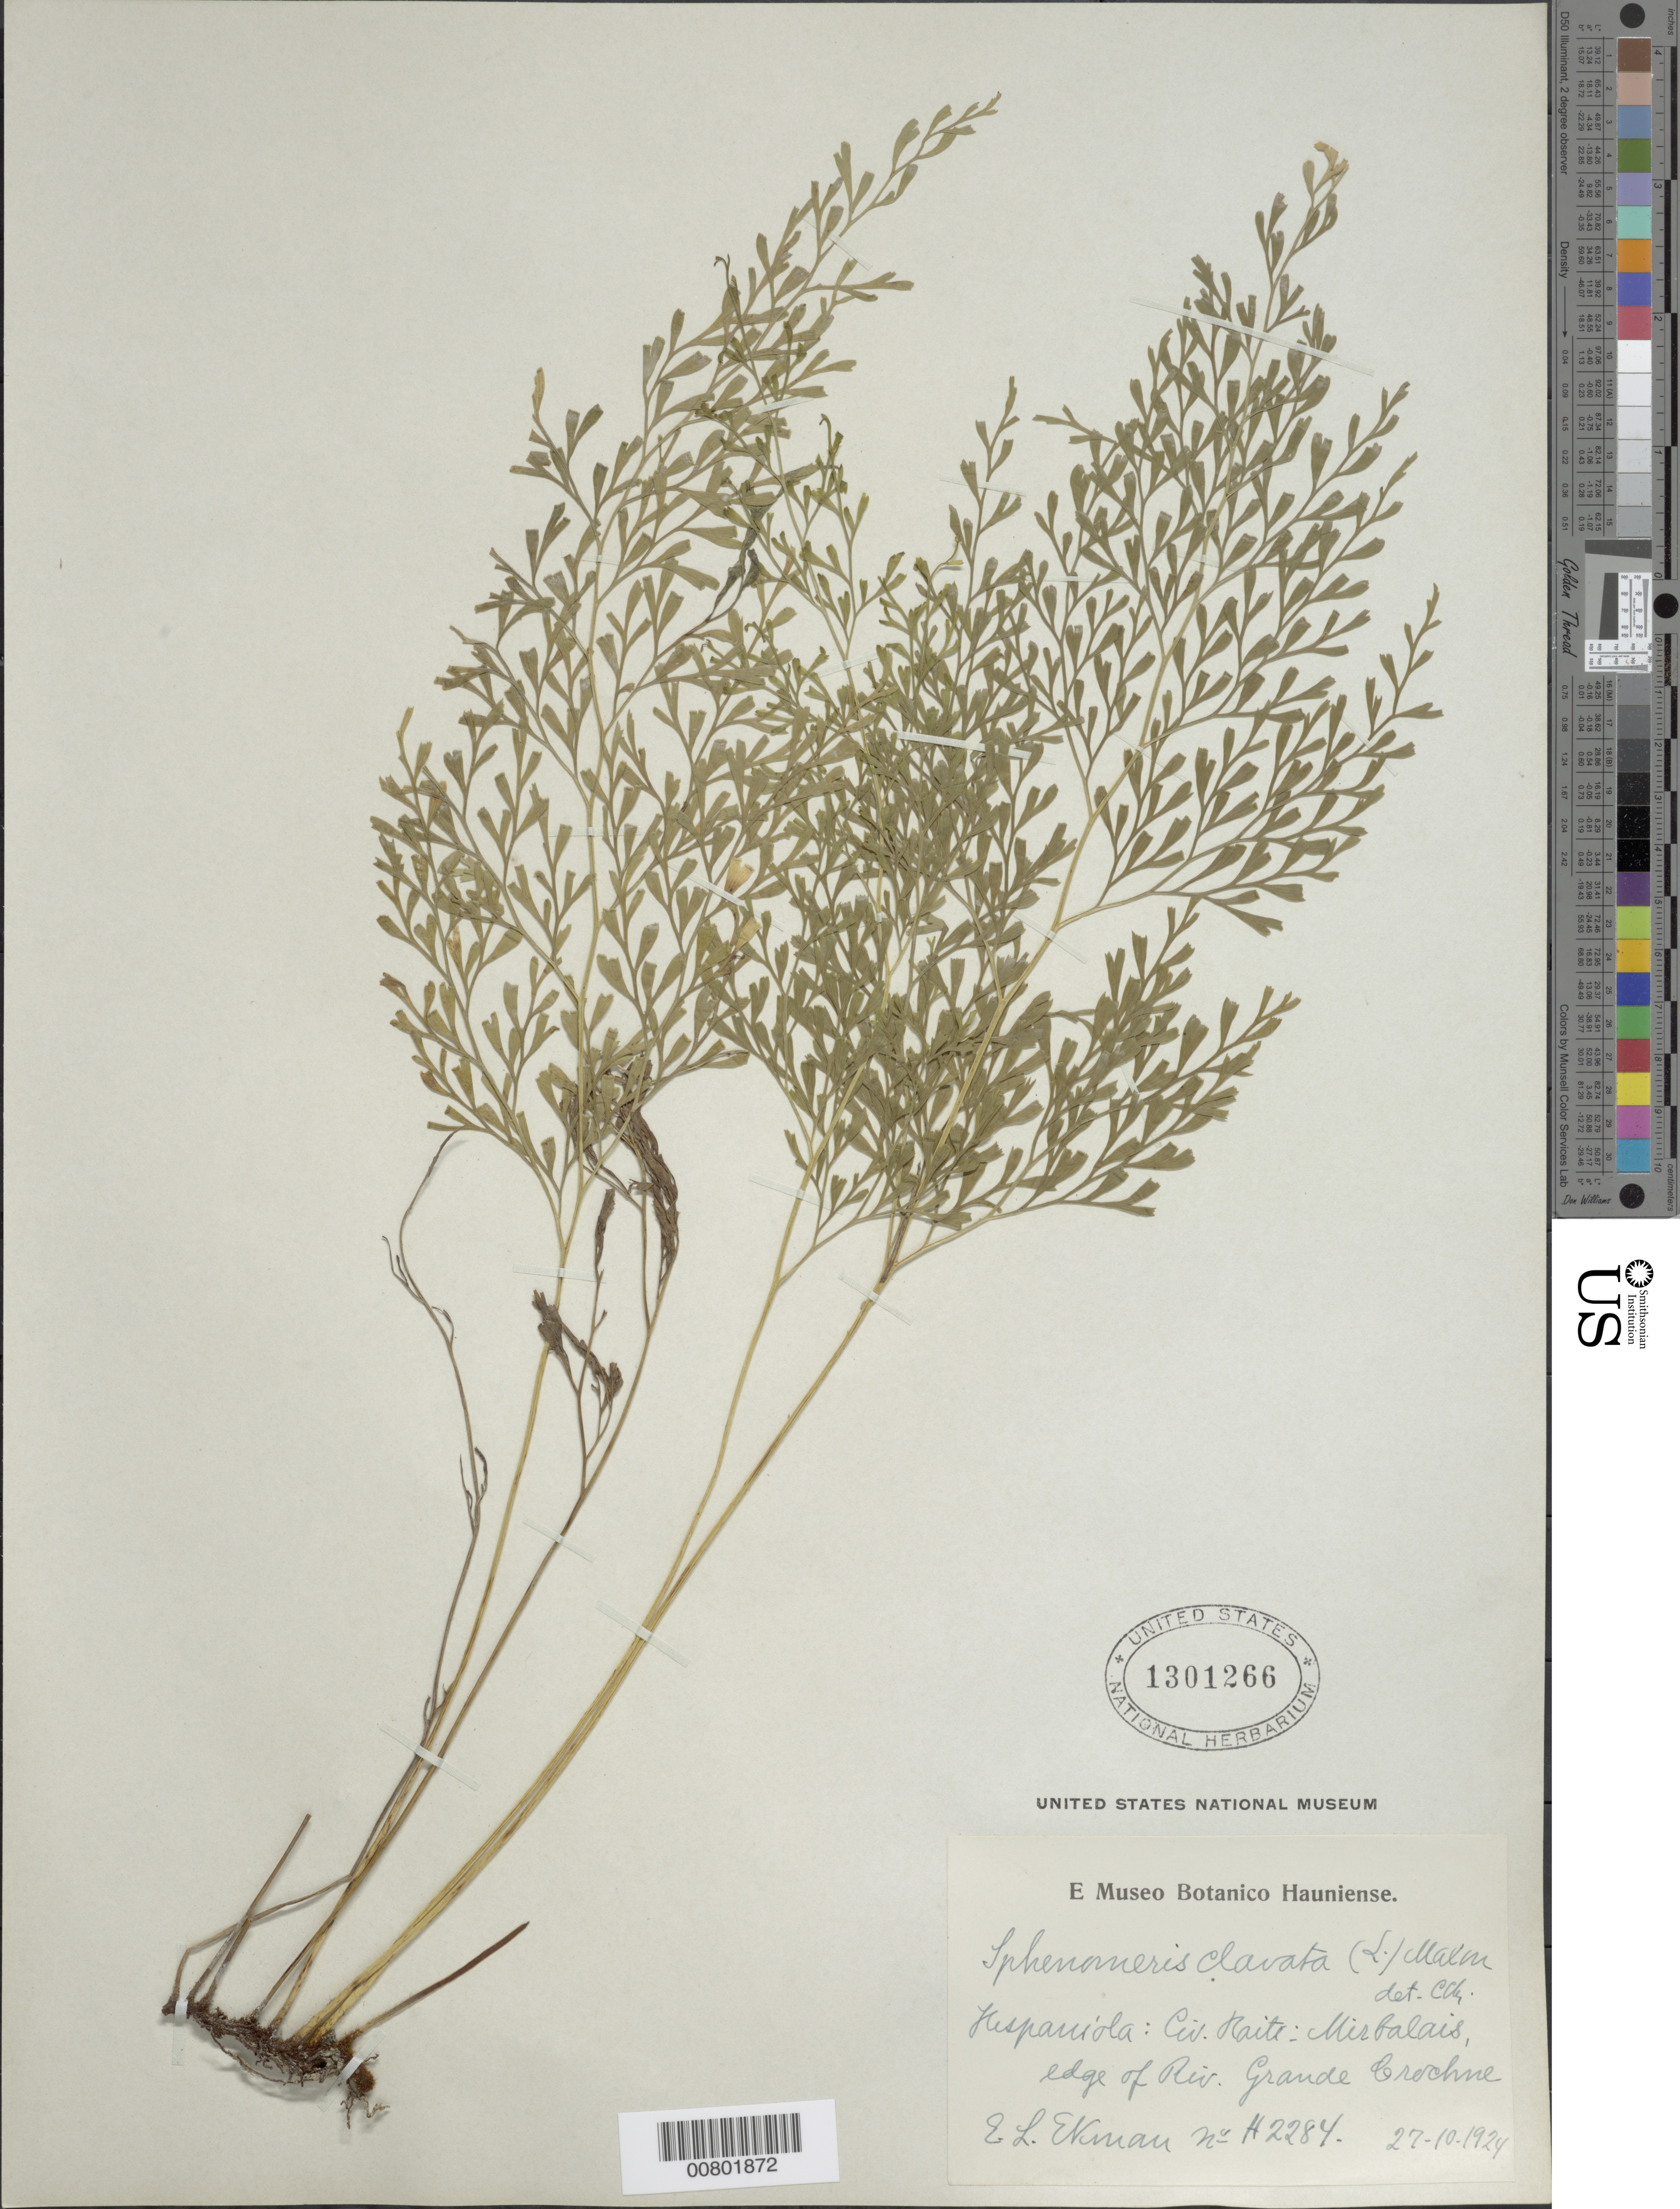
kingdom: Plantae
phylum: Tracheophyta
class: Polypodiopsida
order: Polypodiales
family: Lindsaeaceae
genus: Sphenomeris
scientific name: Sphenomeris clavata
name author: (L.) Maxon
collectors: E. L. Ekman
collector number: H 2284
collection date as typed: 27 Oct 1924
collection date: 1924-10-27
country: Haiti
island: Hispaniola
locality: Massif des Matheux, Mirbalais, edge of Riv. Grande Crochne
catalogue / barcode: US 1301266